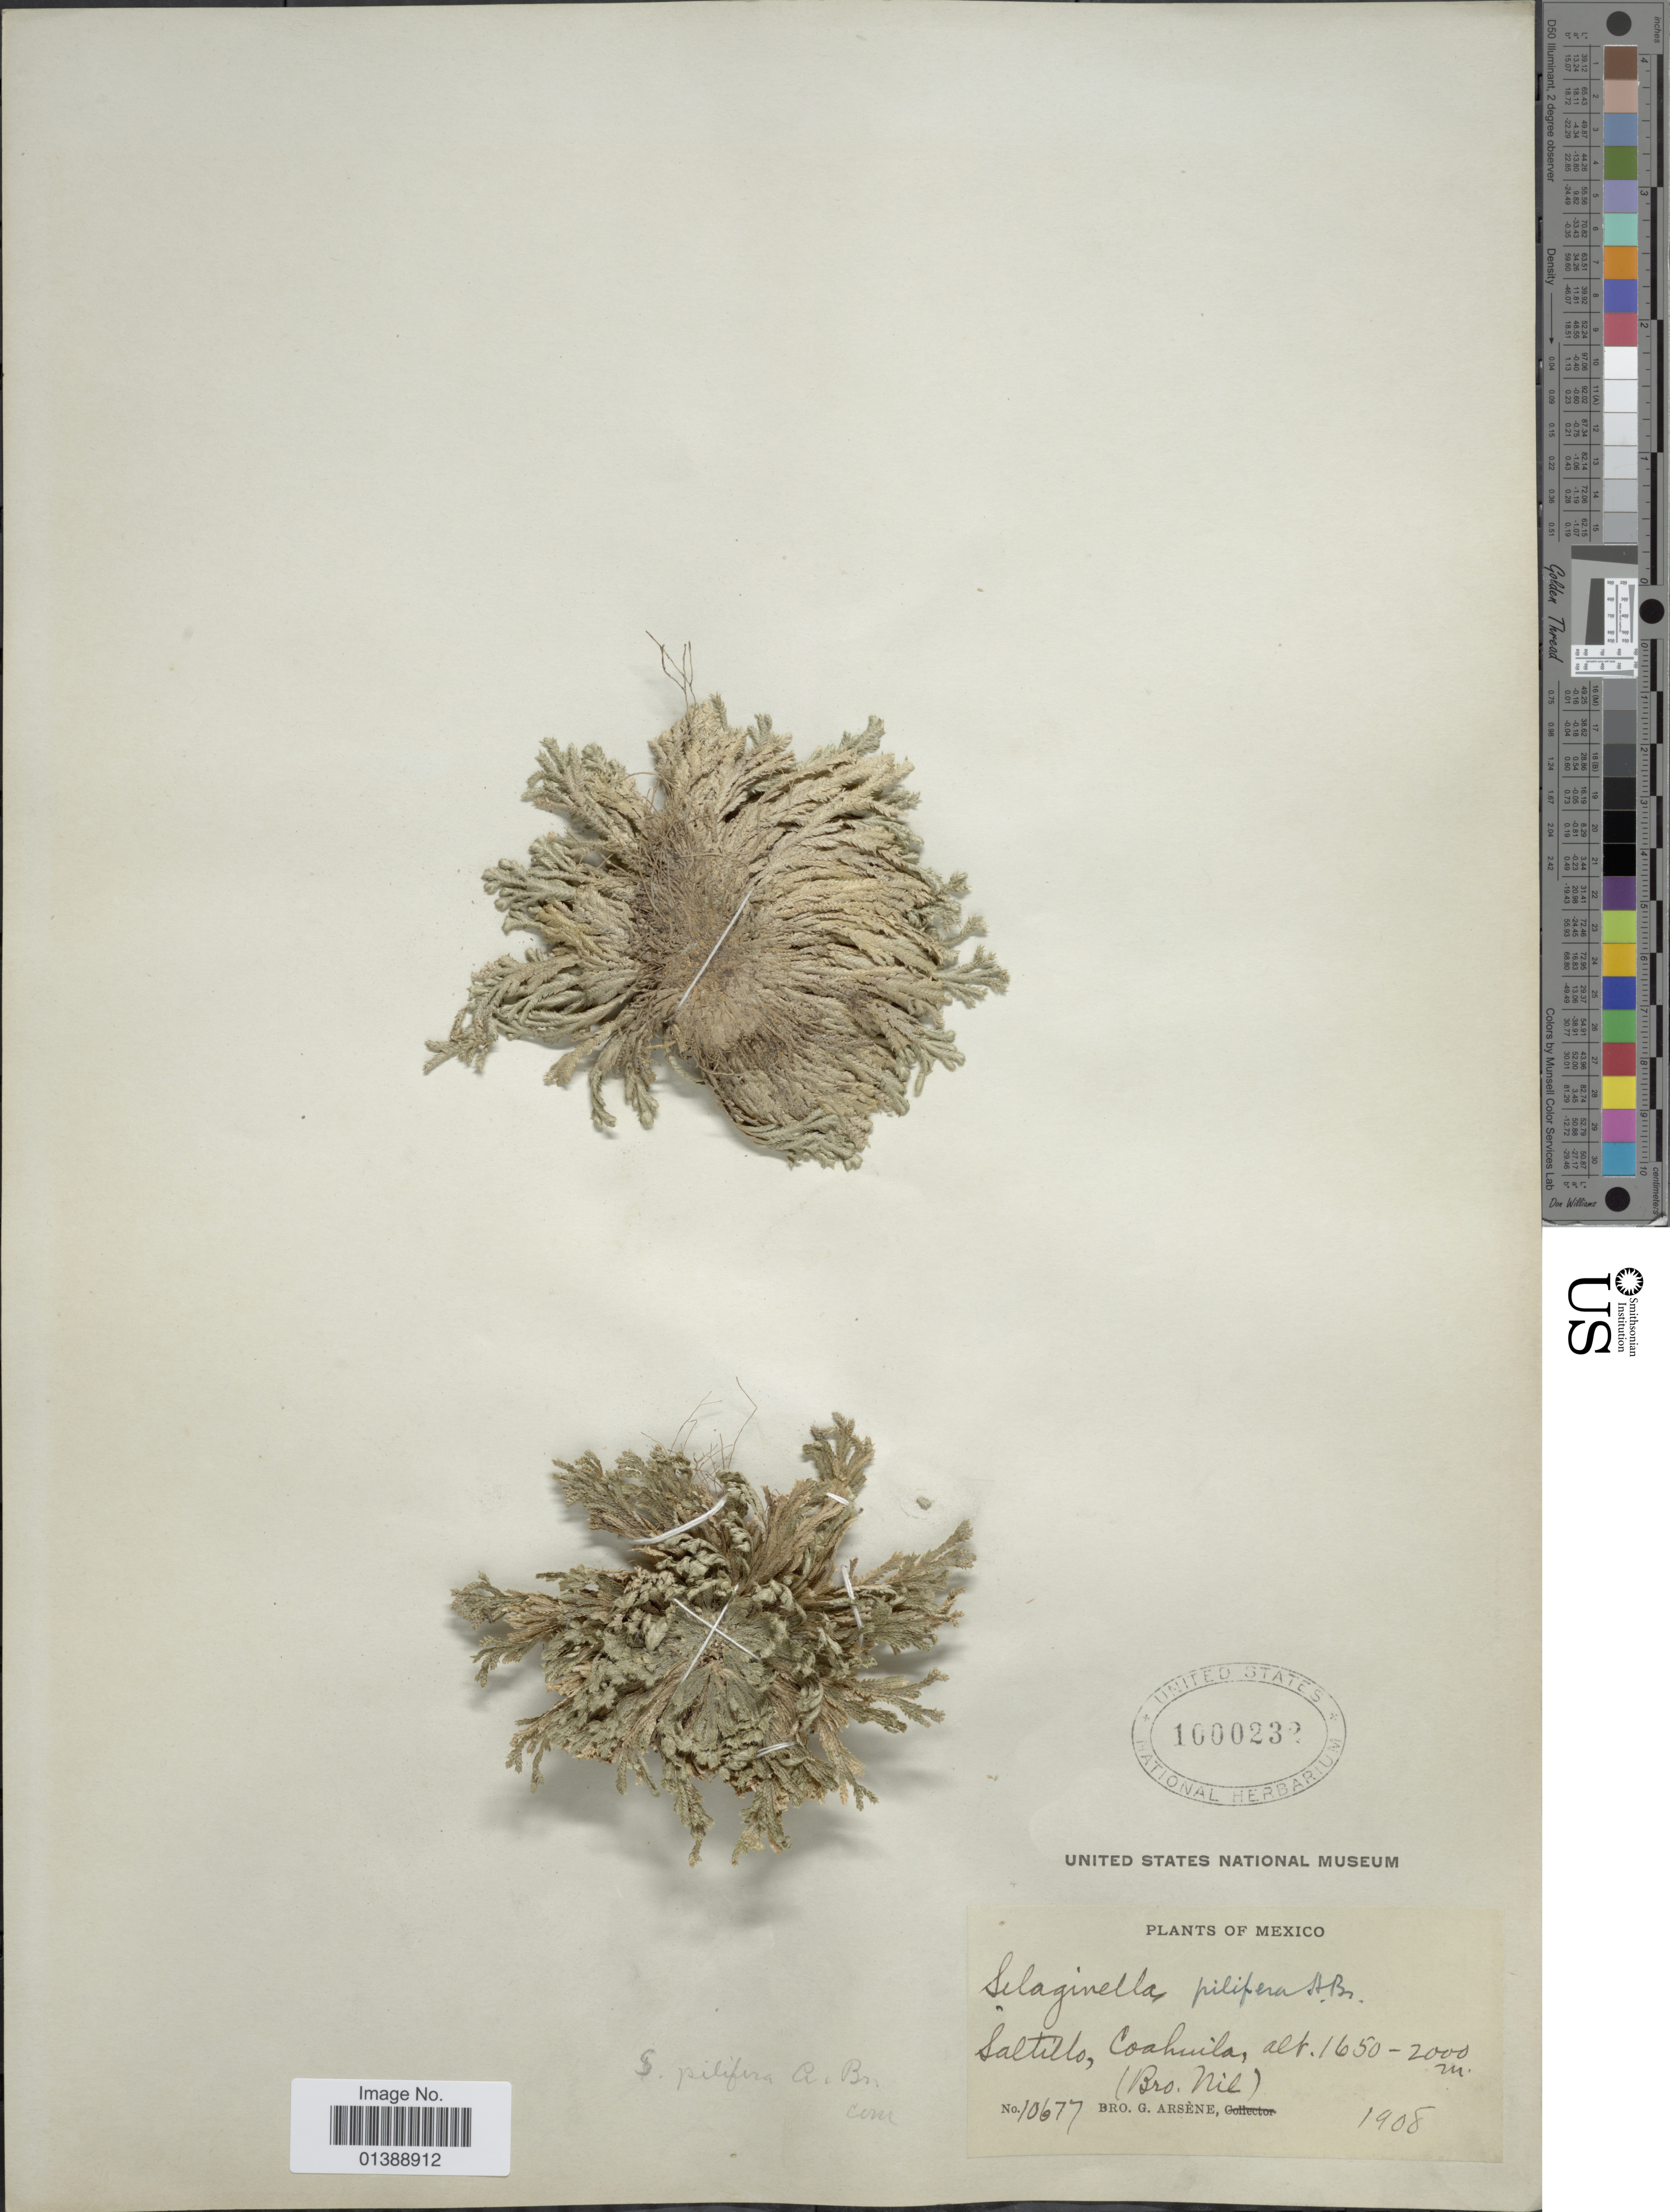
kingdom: Plantae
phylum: Tracheophyta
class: Lycopodiopsida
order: Selaginellales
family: Selaginellaceae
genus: Selaginella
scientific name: Selaginella pilifera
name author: A. Braun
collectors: Bro. G. Arsène & Bro. Nil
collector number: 10677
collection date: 1908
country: Mexico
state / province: Coahuila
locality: Saltillo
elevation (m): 1650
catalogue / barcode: US 1000232